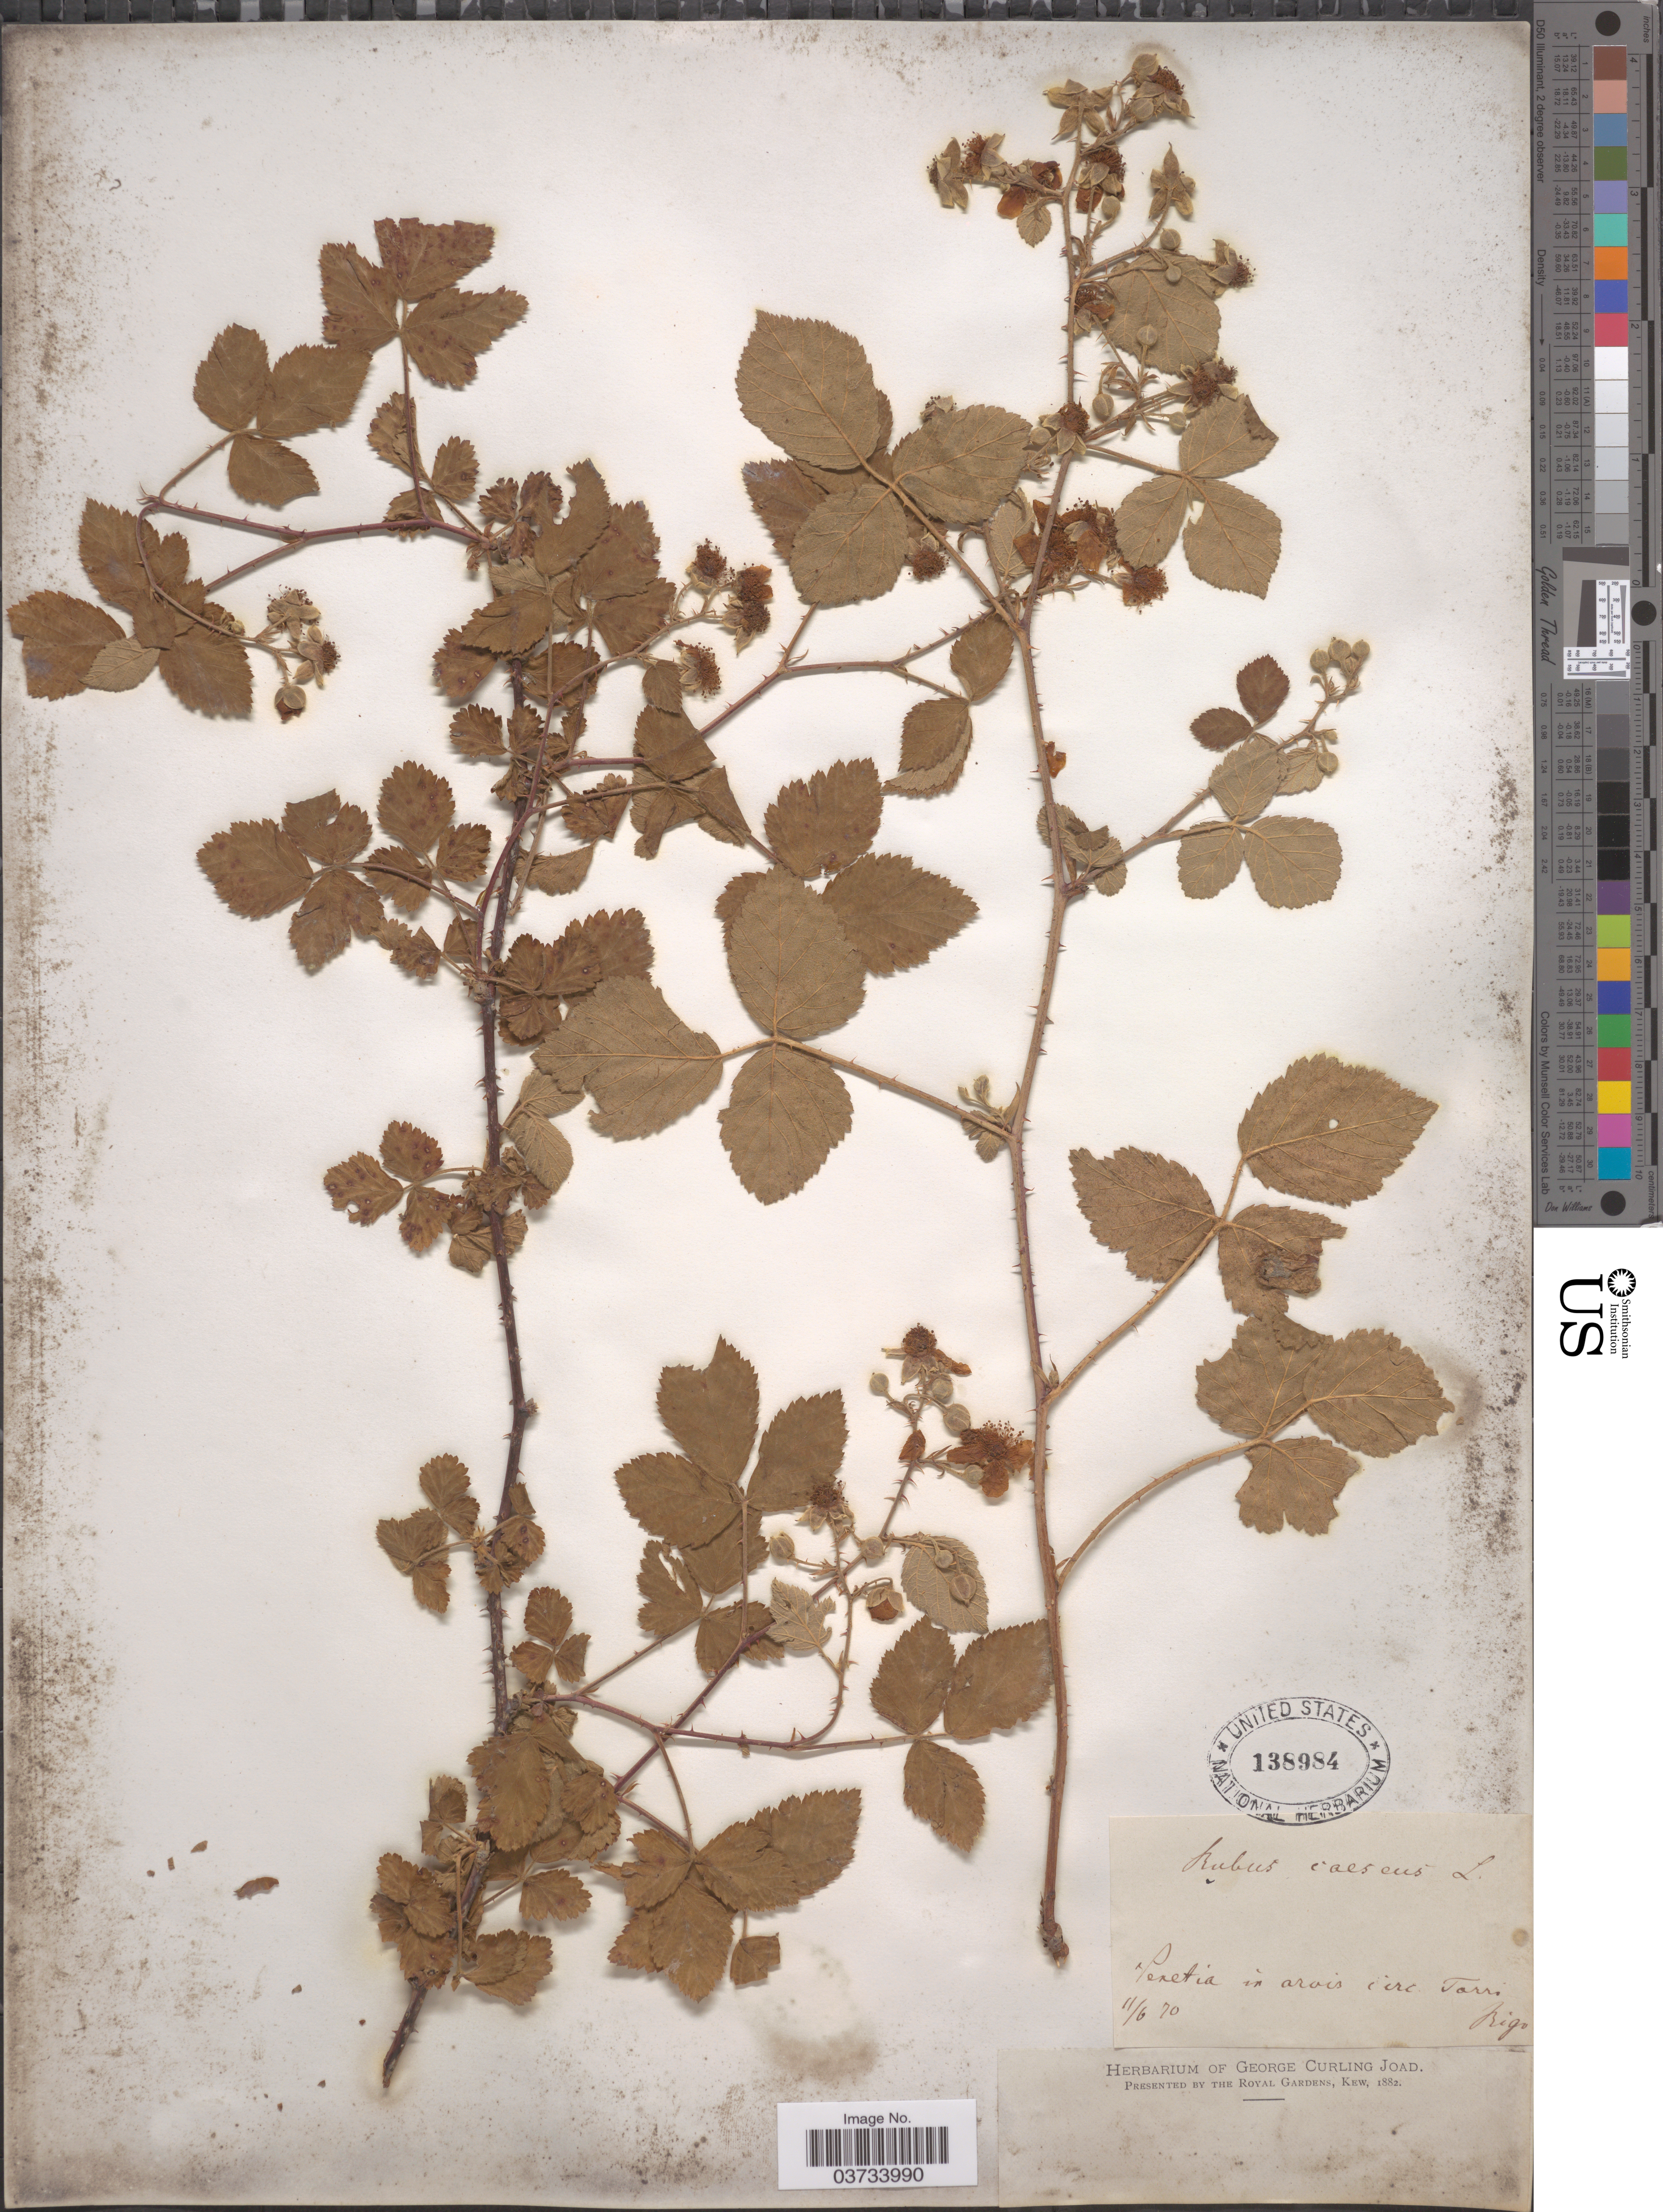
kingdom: Plantae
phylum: Tracheophyta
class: Magnoliopsida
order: Rosales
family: Rosaceae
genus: Rubus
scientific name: Rubus caesius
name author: L.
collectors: -- Rigo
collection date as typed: Transcribed d/m/y: 11/6/70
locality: Fenetia [interpreted] in arvis circ. Torri.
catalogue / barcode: US 138984